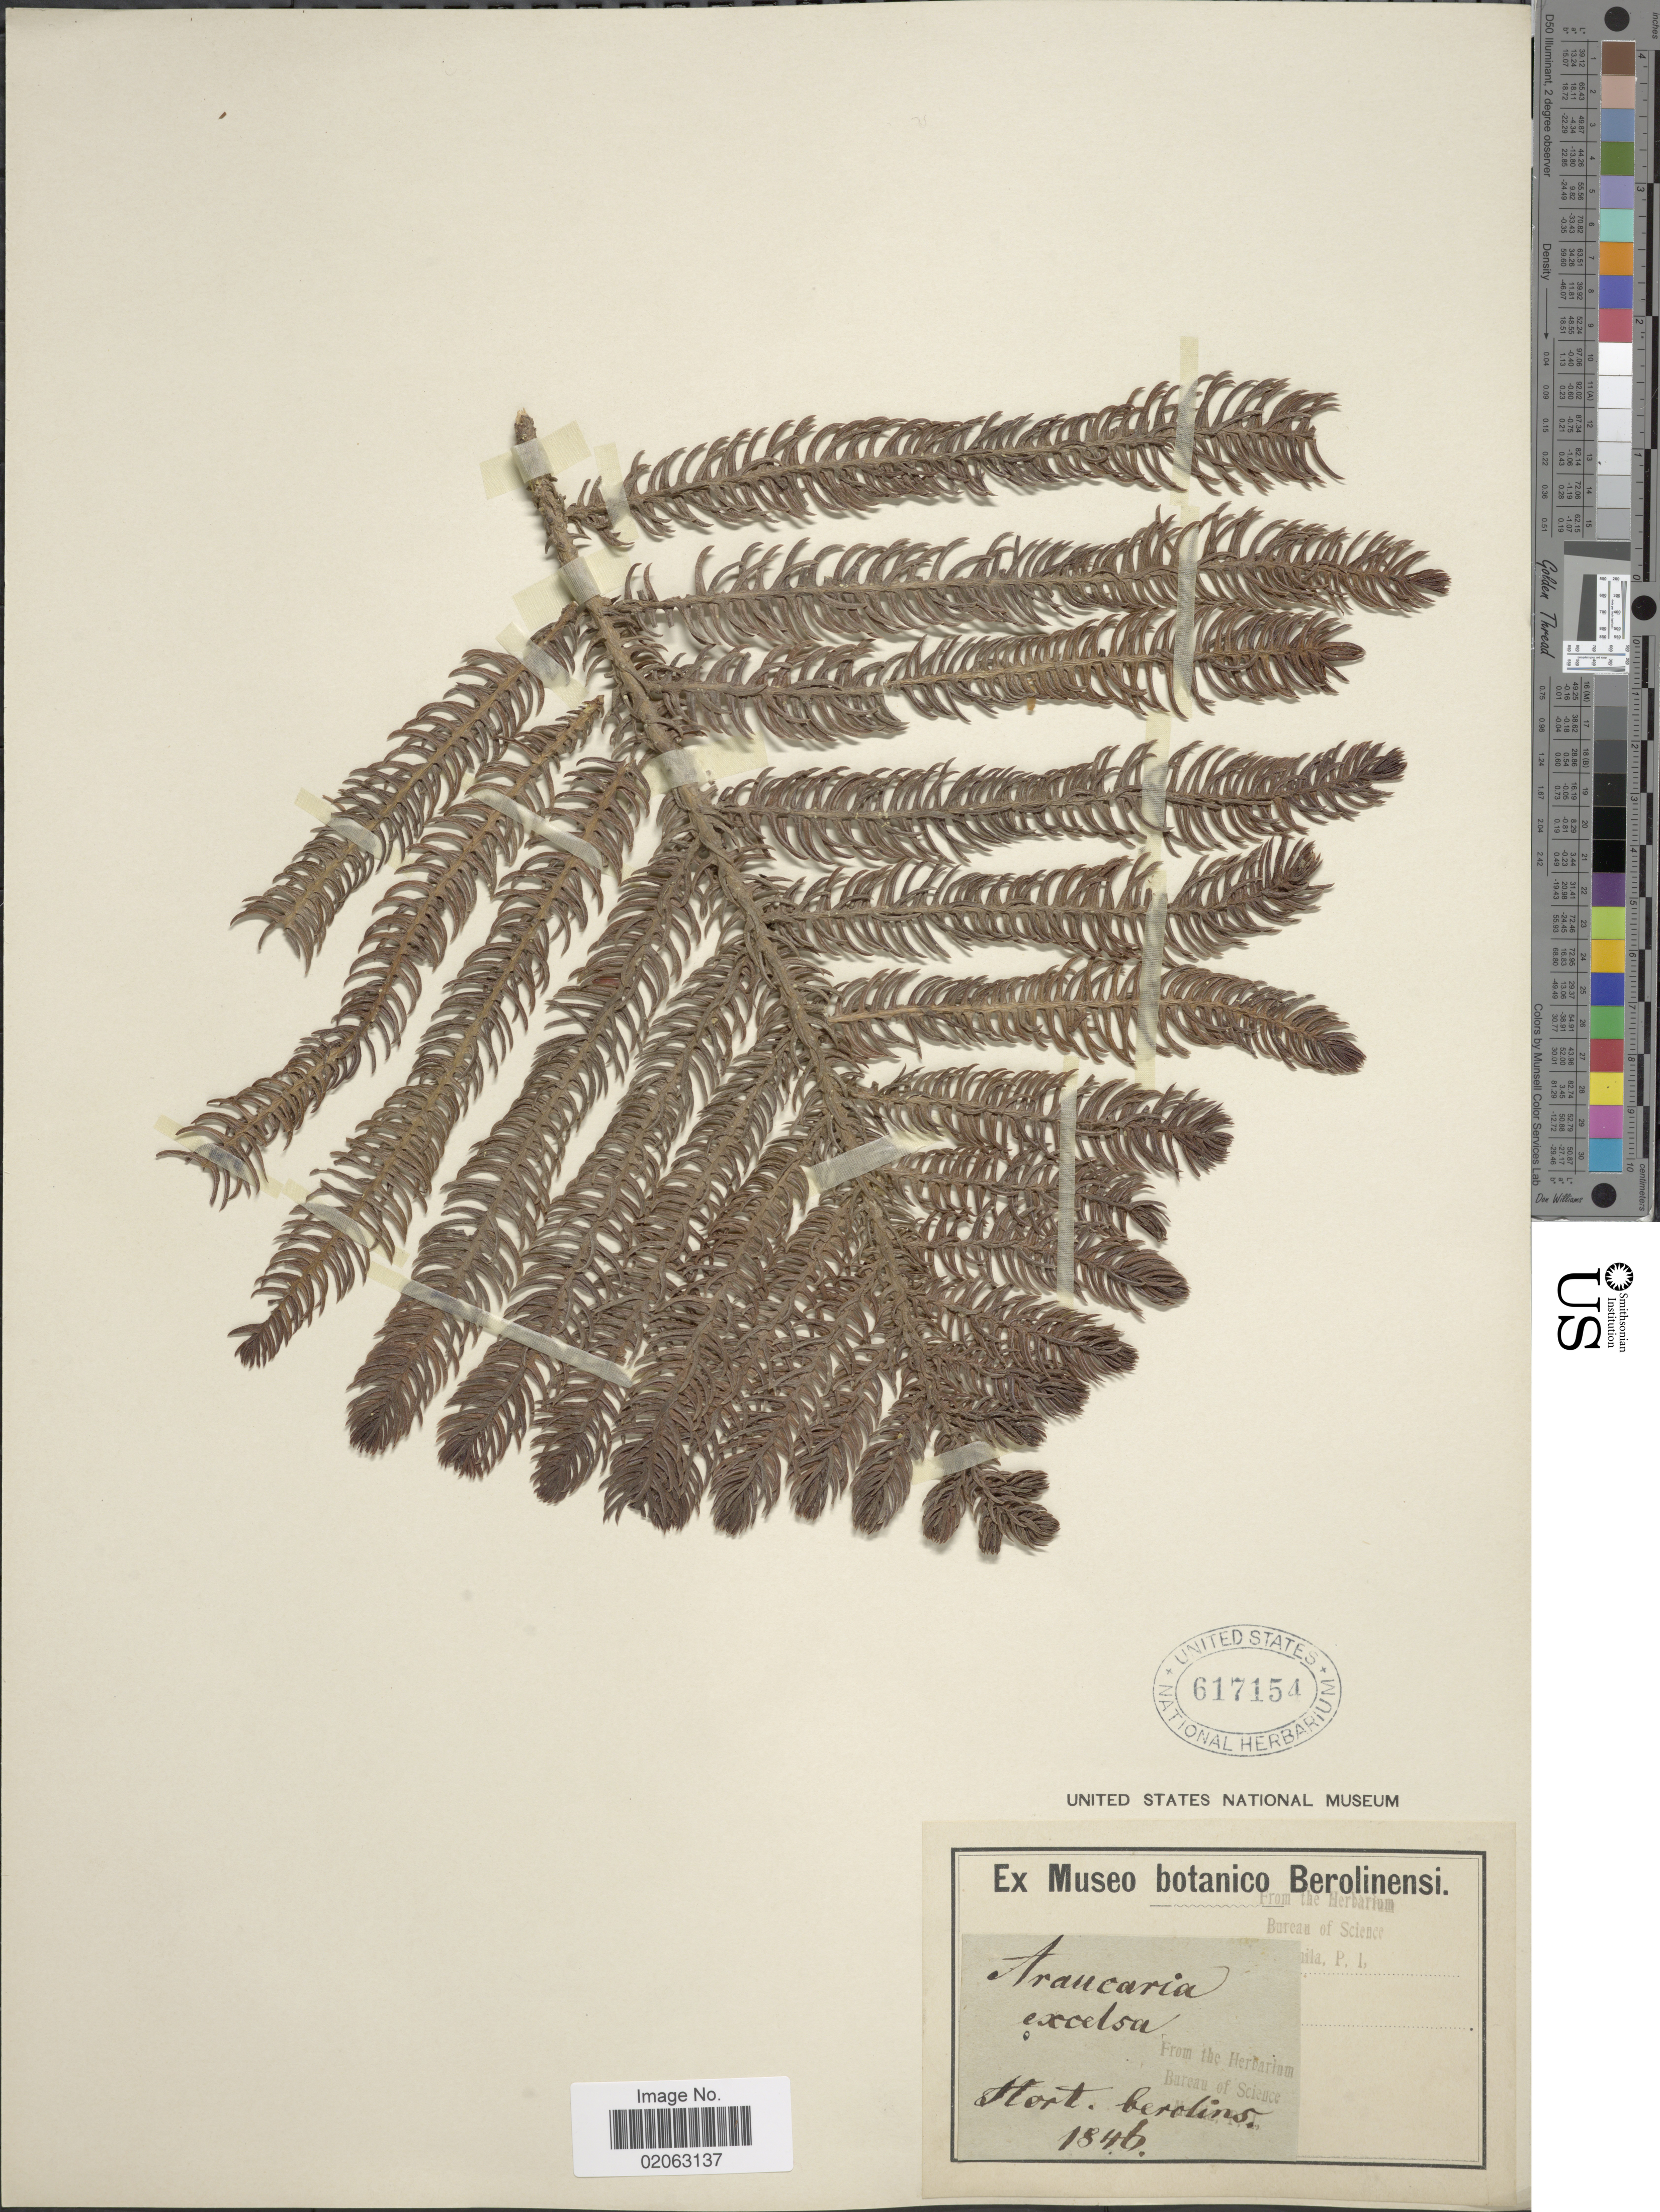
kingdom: Plantae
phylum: Tracheophyta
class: Pinopsida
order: Pinales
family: Araucariaceae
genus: Araucaria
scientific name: Araucaria heterophylla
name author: (Salisb.) Franco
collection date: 1846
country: Germany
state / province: Berlin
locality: Hort. Berolins.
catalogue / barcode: US 617154